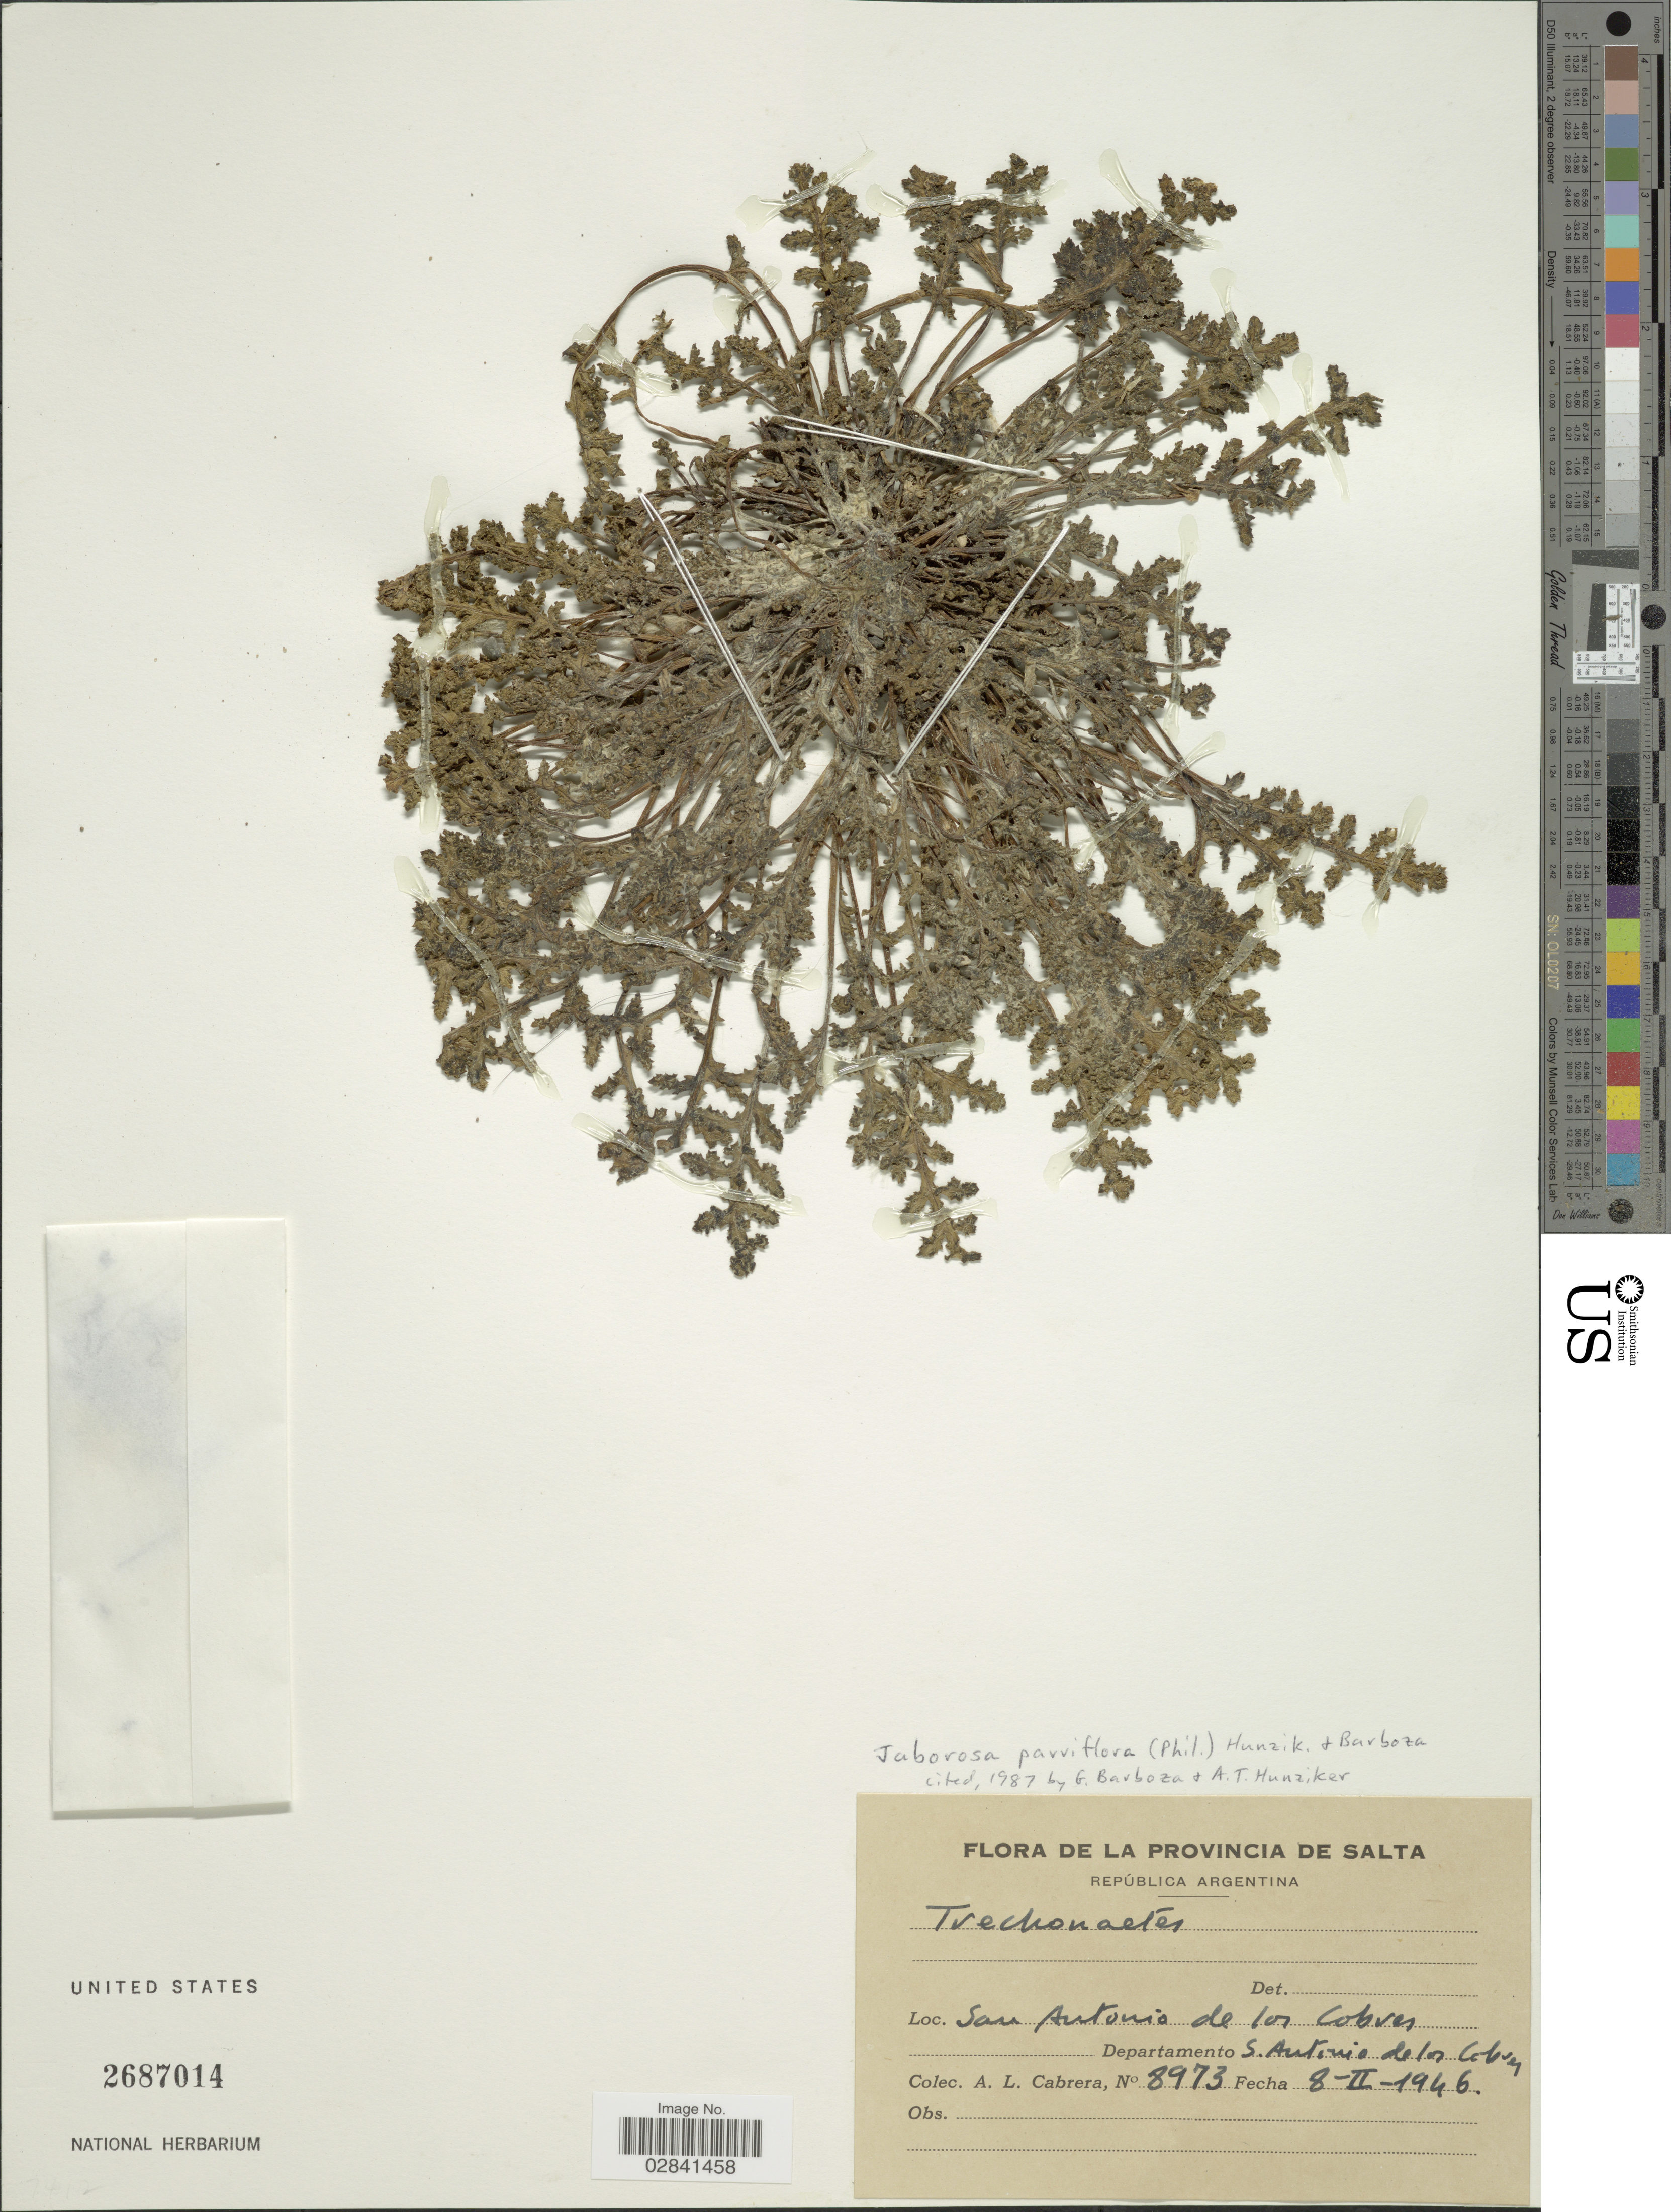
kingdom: Plantae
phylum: Tracheophyta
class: Magnoliopsida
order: Solanales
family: Solanaceae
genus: Jaborosa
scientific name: Jaborosa parviflora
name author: (Phil.) Hunz. & Barboza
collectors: A. L. Cabrera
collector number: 8973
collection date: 1946-02-08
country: Argentina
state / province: Salta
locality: San Antonio de los Cobres. Departamento S. Antonio de los Cobres.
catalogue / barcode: US 2687014